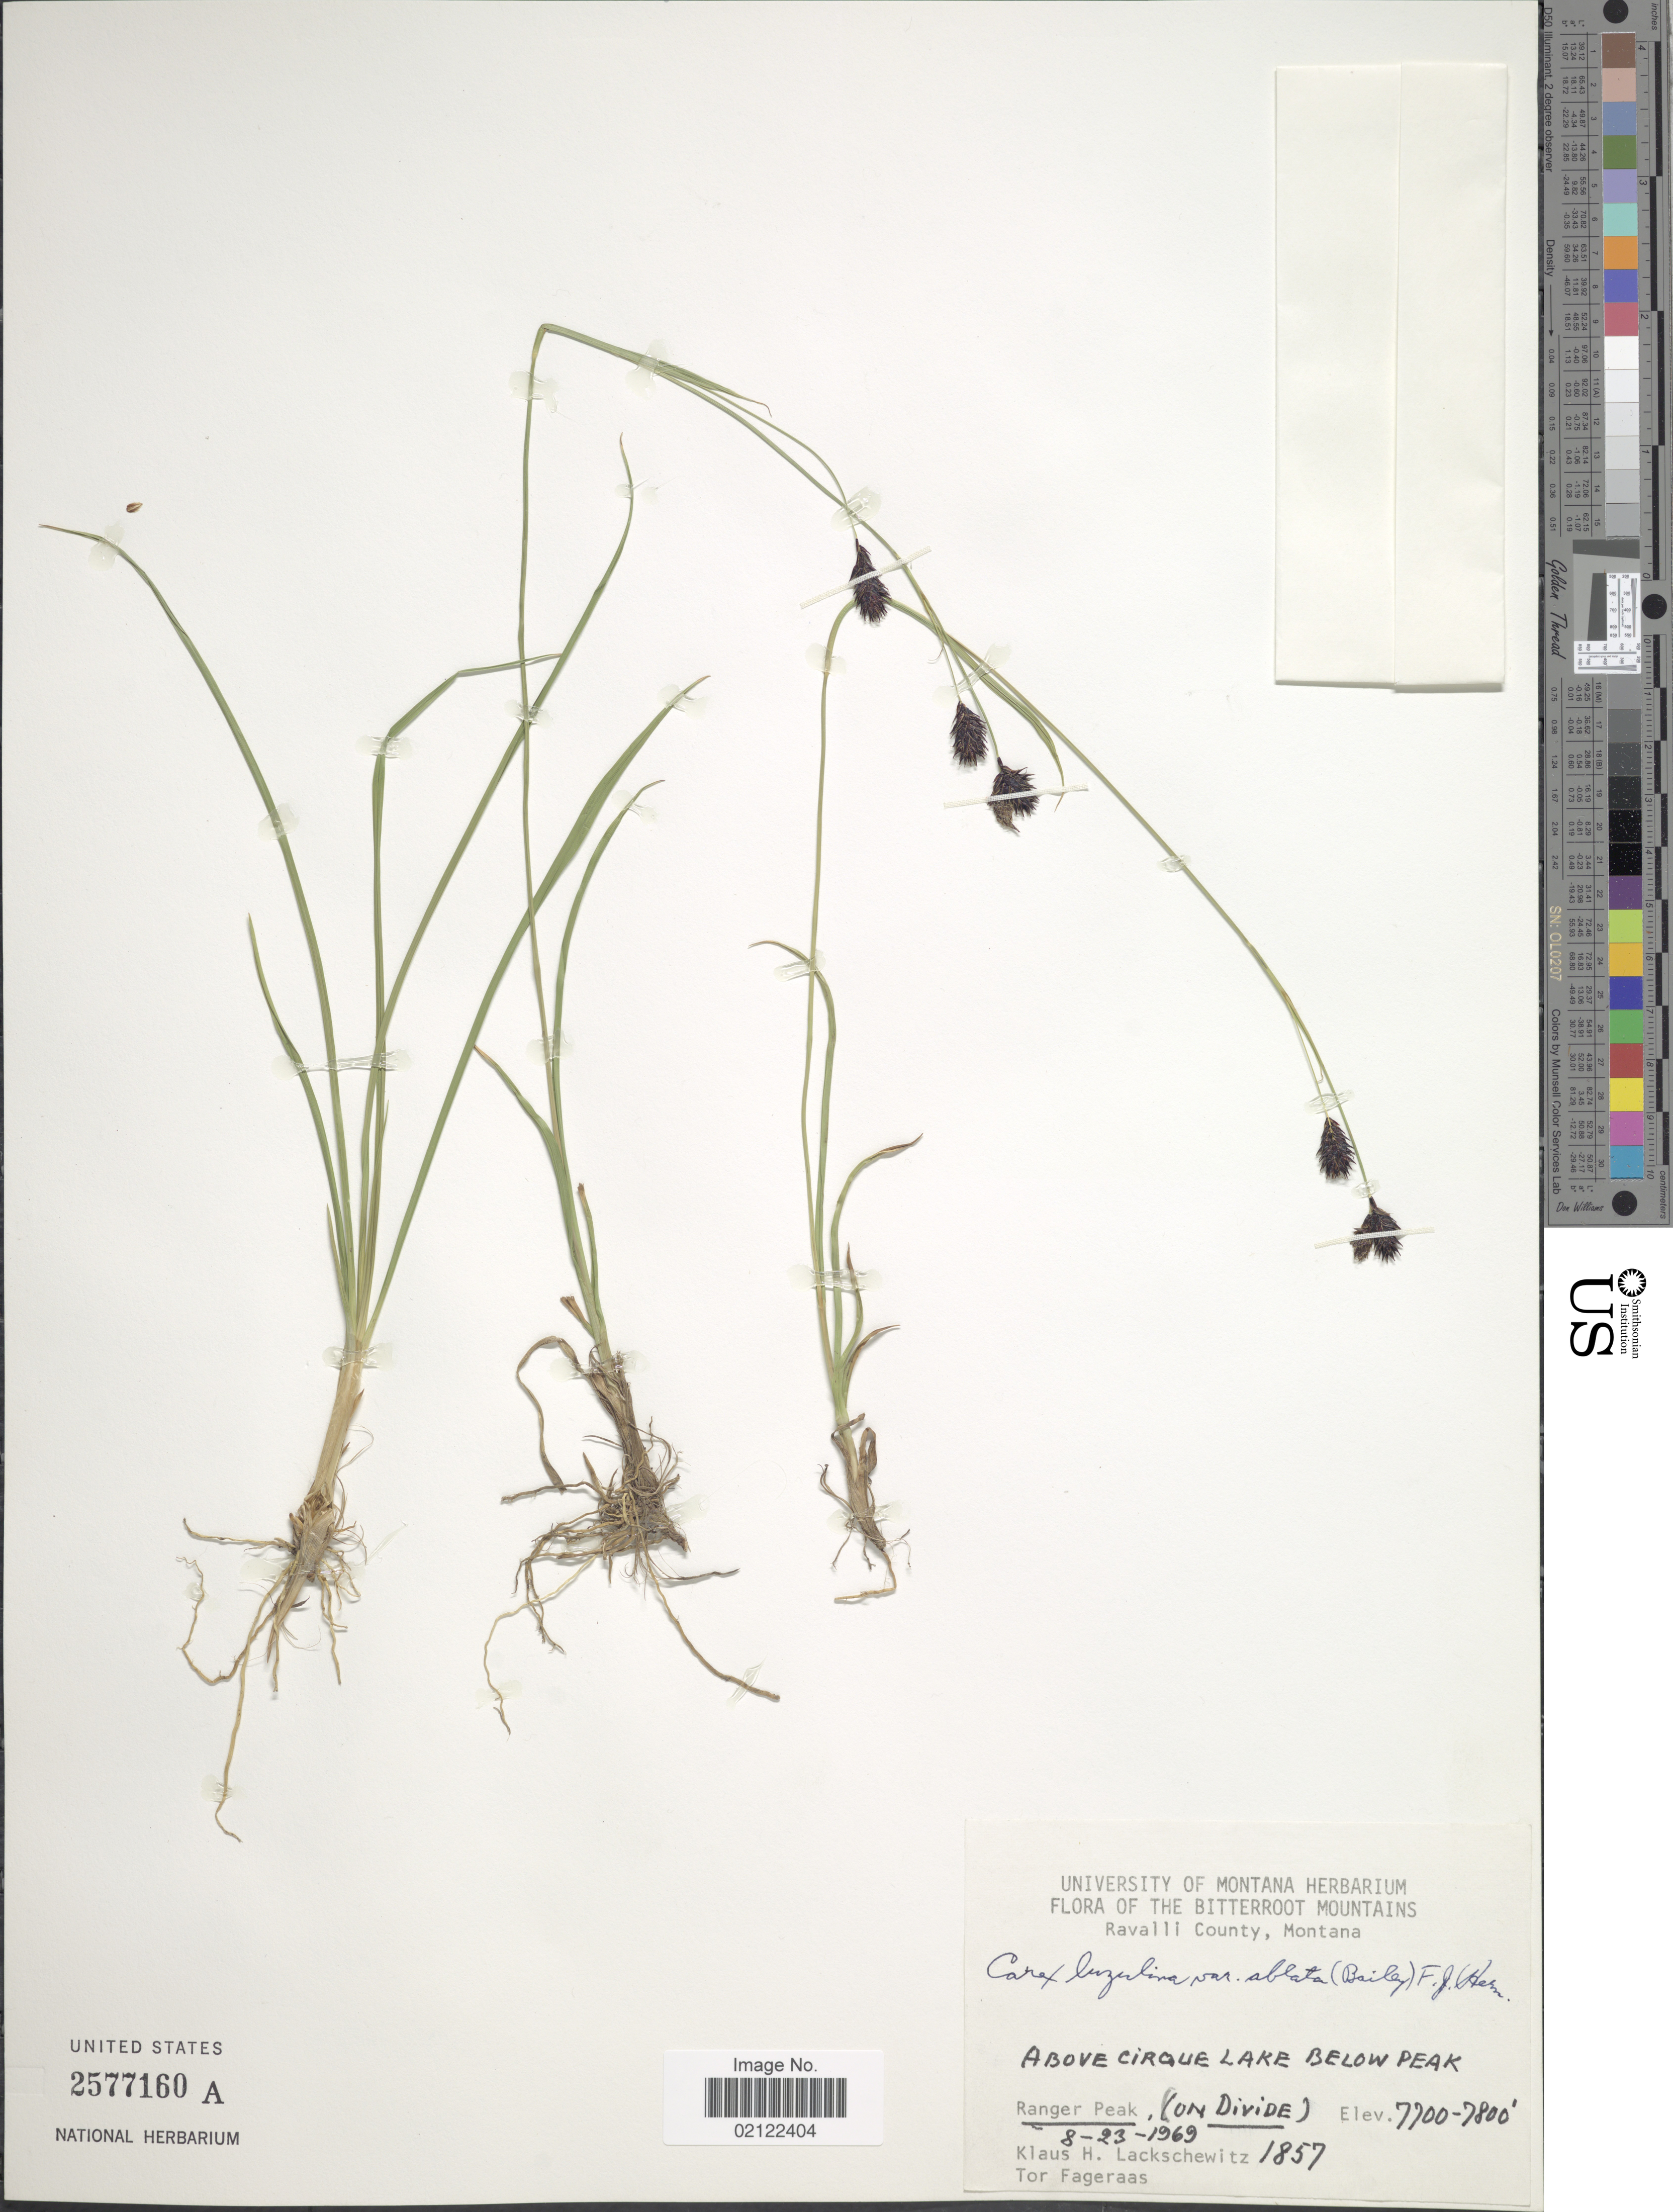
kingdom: Plantae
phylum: Tracheophyta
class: Liliopsida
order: Poales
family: Cyperaceae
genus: Carex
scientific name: Carex luzulina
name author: Olney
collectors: K. Lackschewitz & T. Fageraas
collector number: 1857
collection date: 1969-08-23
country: United States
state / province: Montana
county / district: Ravalli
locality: Bitterroot Mountains, Montana. Above Cirque Lake below Peak. Ranger Peak, (on divide)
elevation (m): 2347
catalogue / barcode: US 2577160A